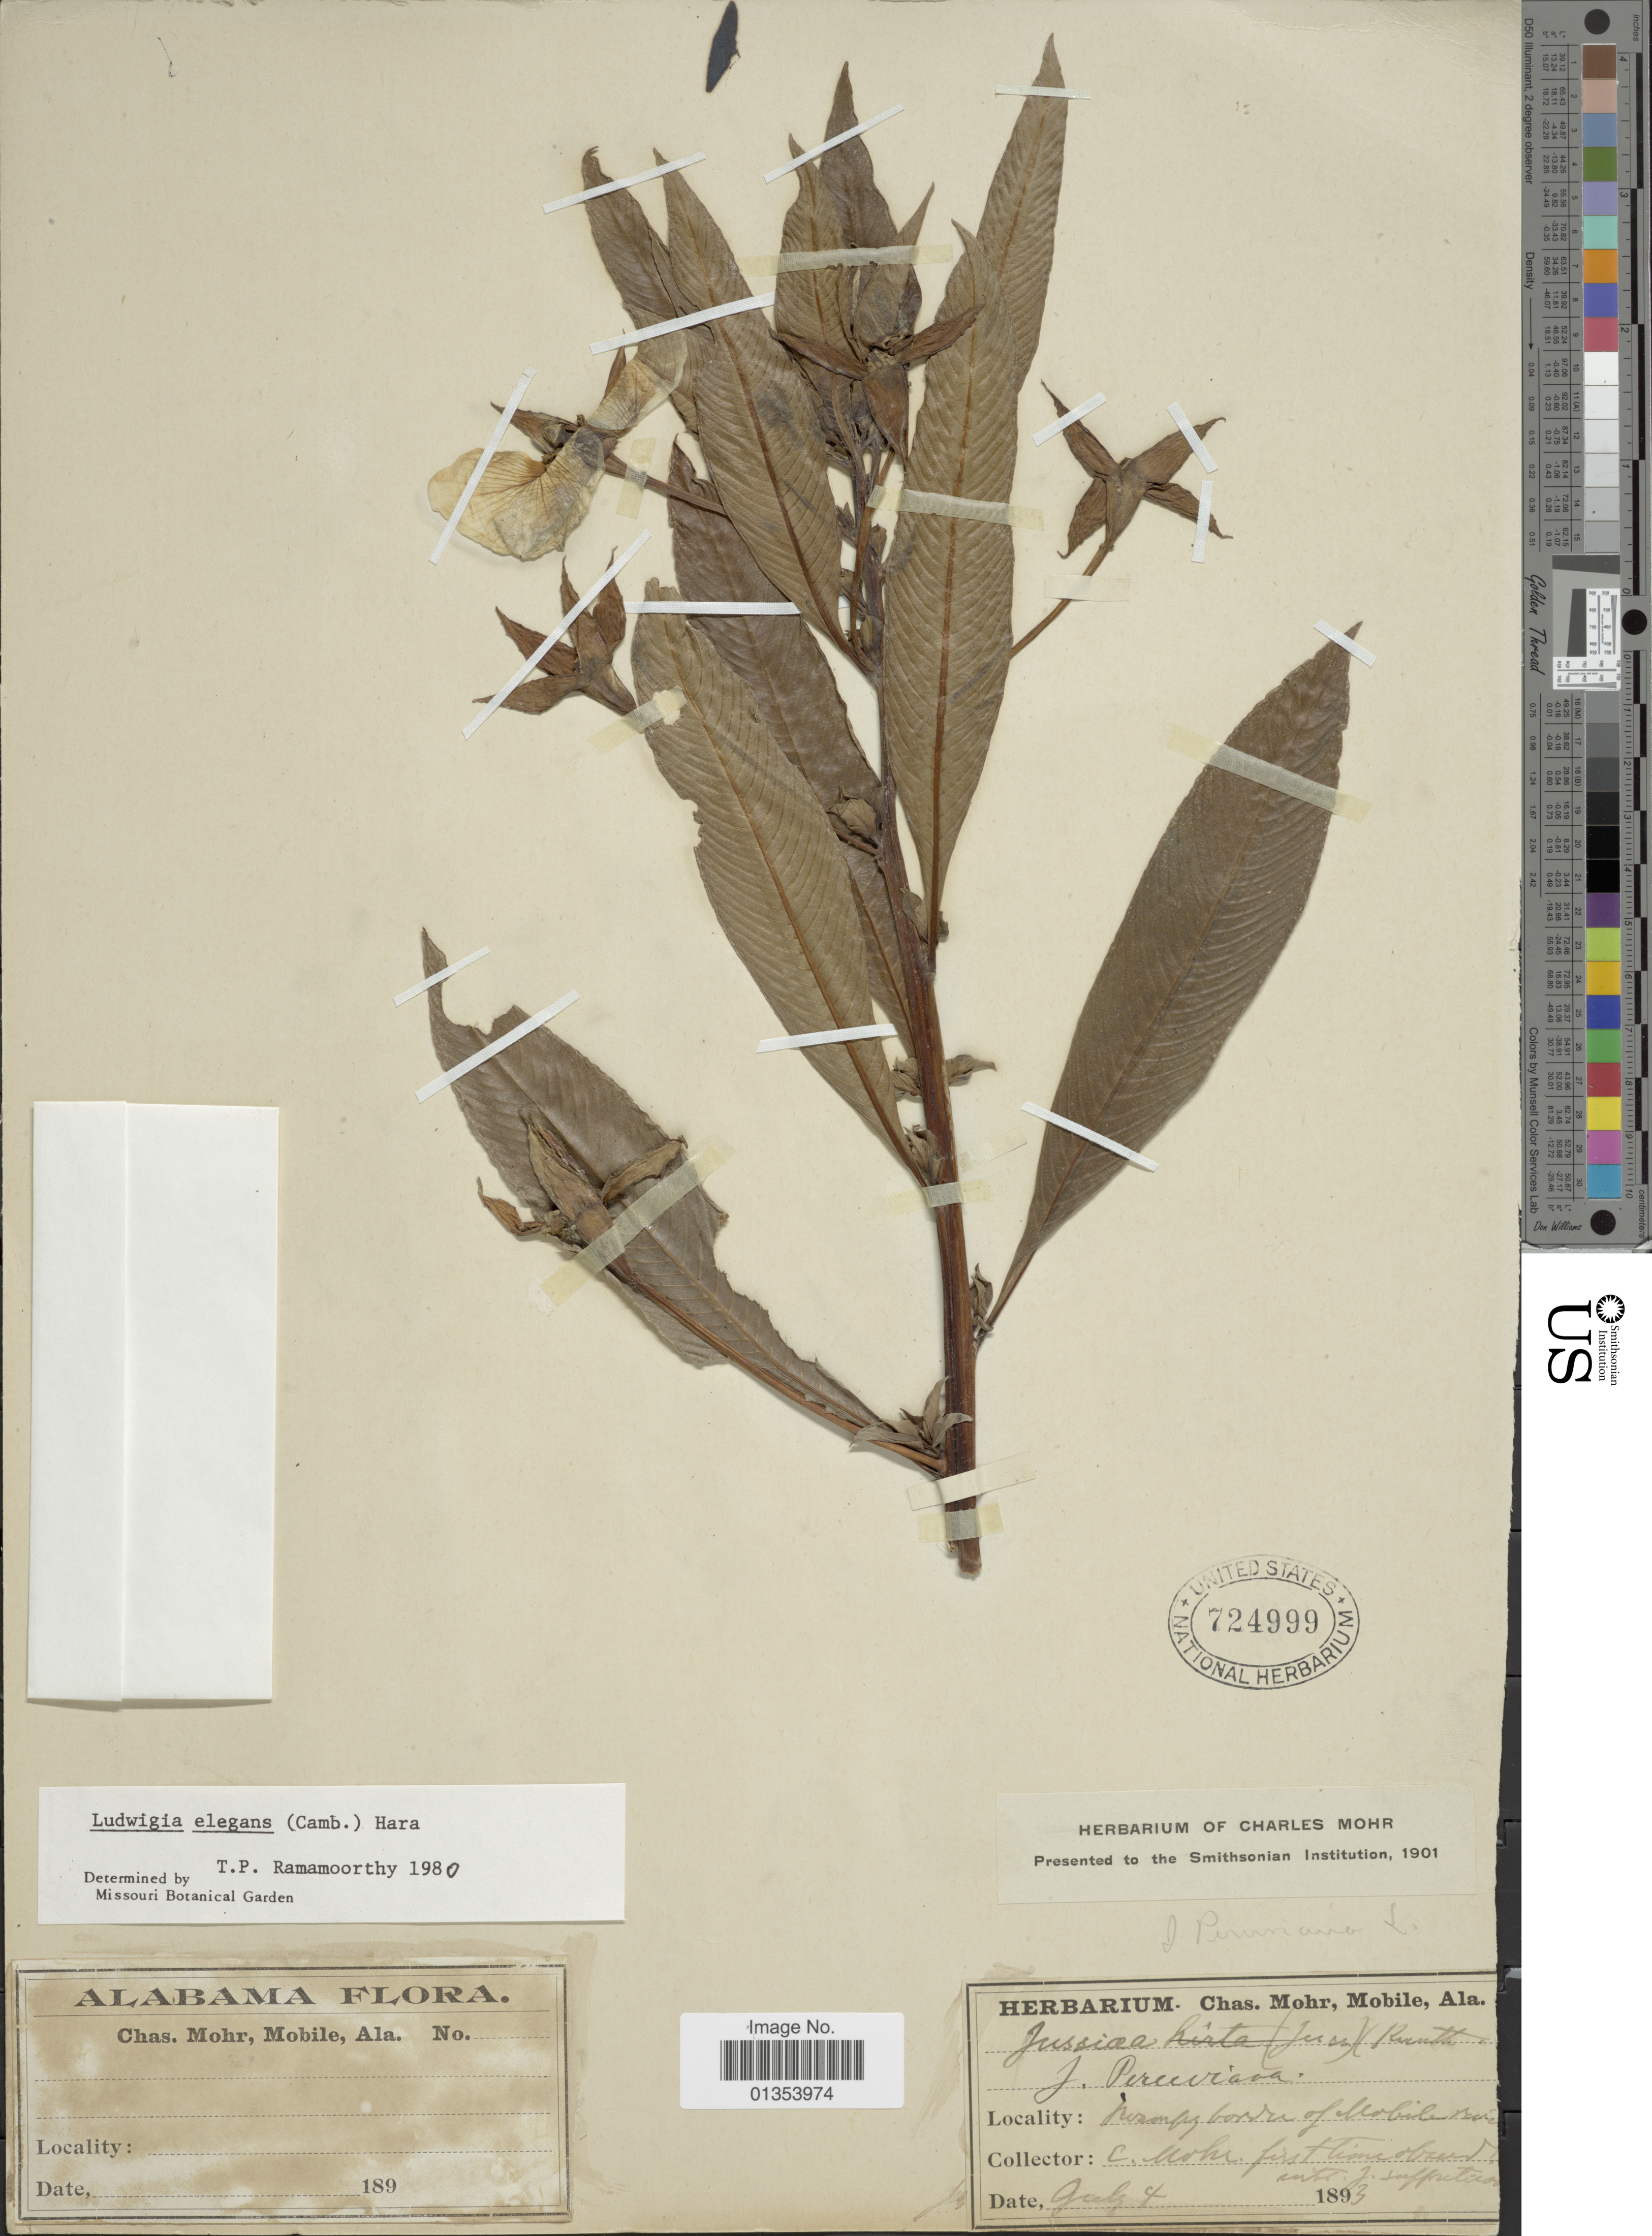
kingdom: Plantae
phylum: Tracheophyta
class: Magnoliopsida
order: Myrtales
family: Onagraceae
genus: Ludwigia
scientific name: Ludwigia elegans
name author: (Cambess.) H. Hara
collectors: C. T. Mohr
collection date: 1893-07-04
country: United States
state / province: Alabama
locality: Swampy border of Mobile river.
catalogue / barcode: US 724999